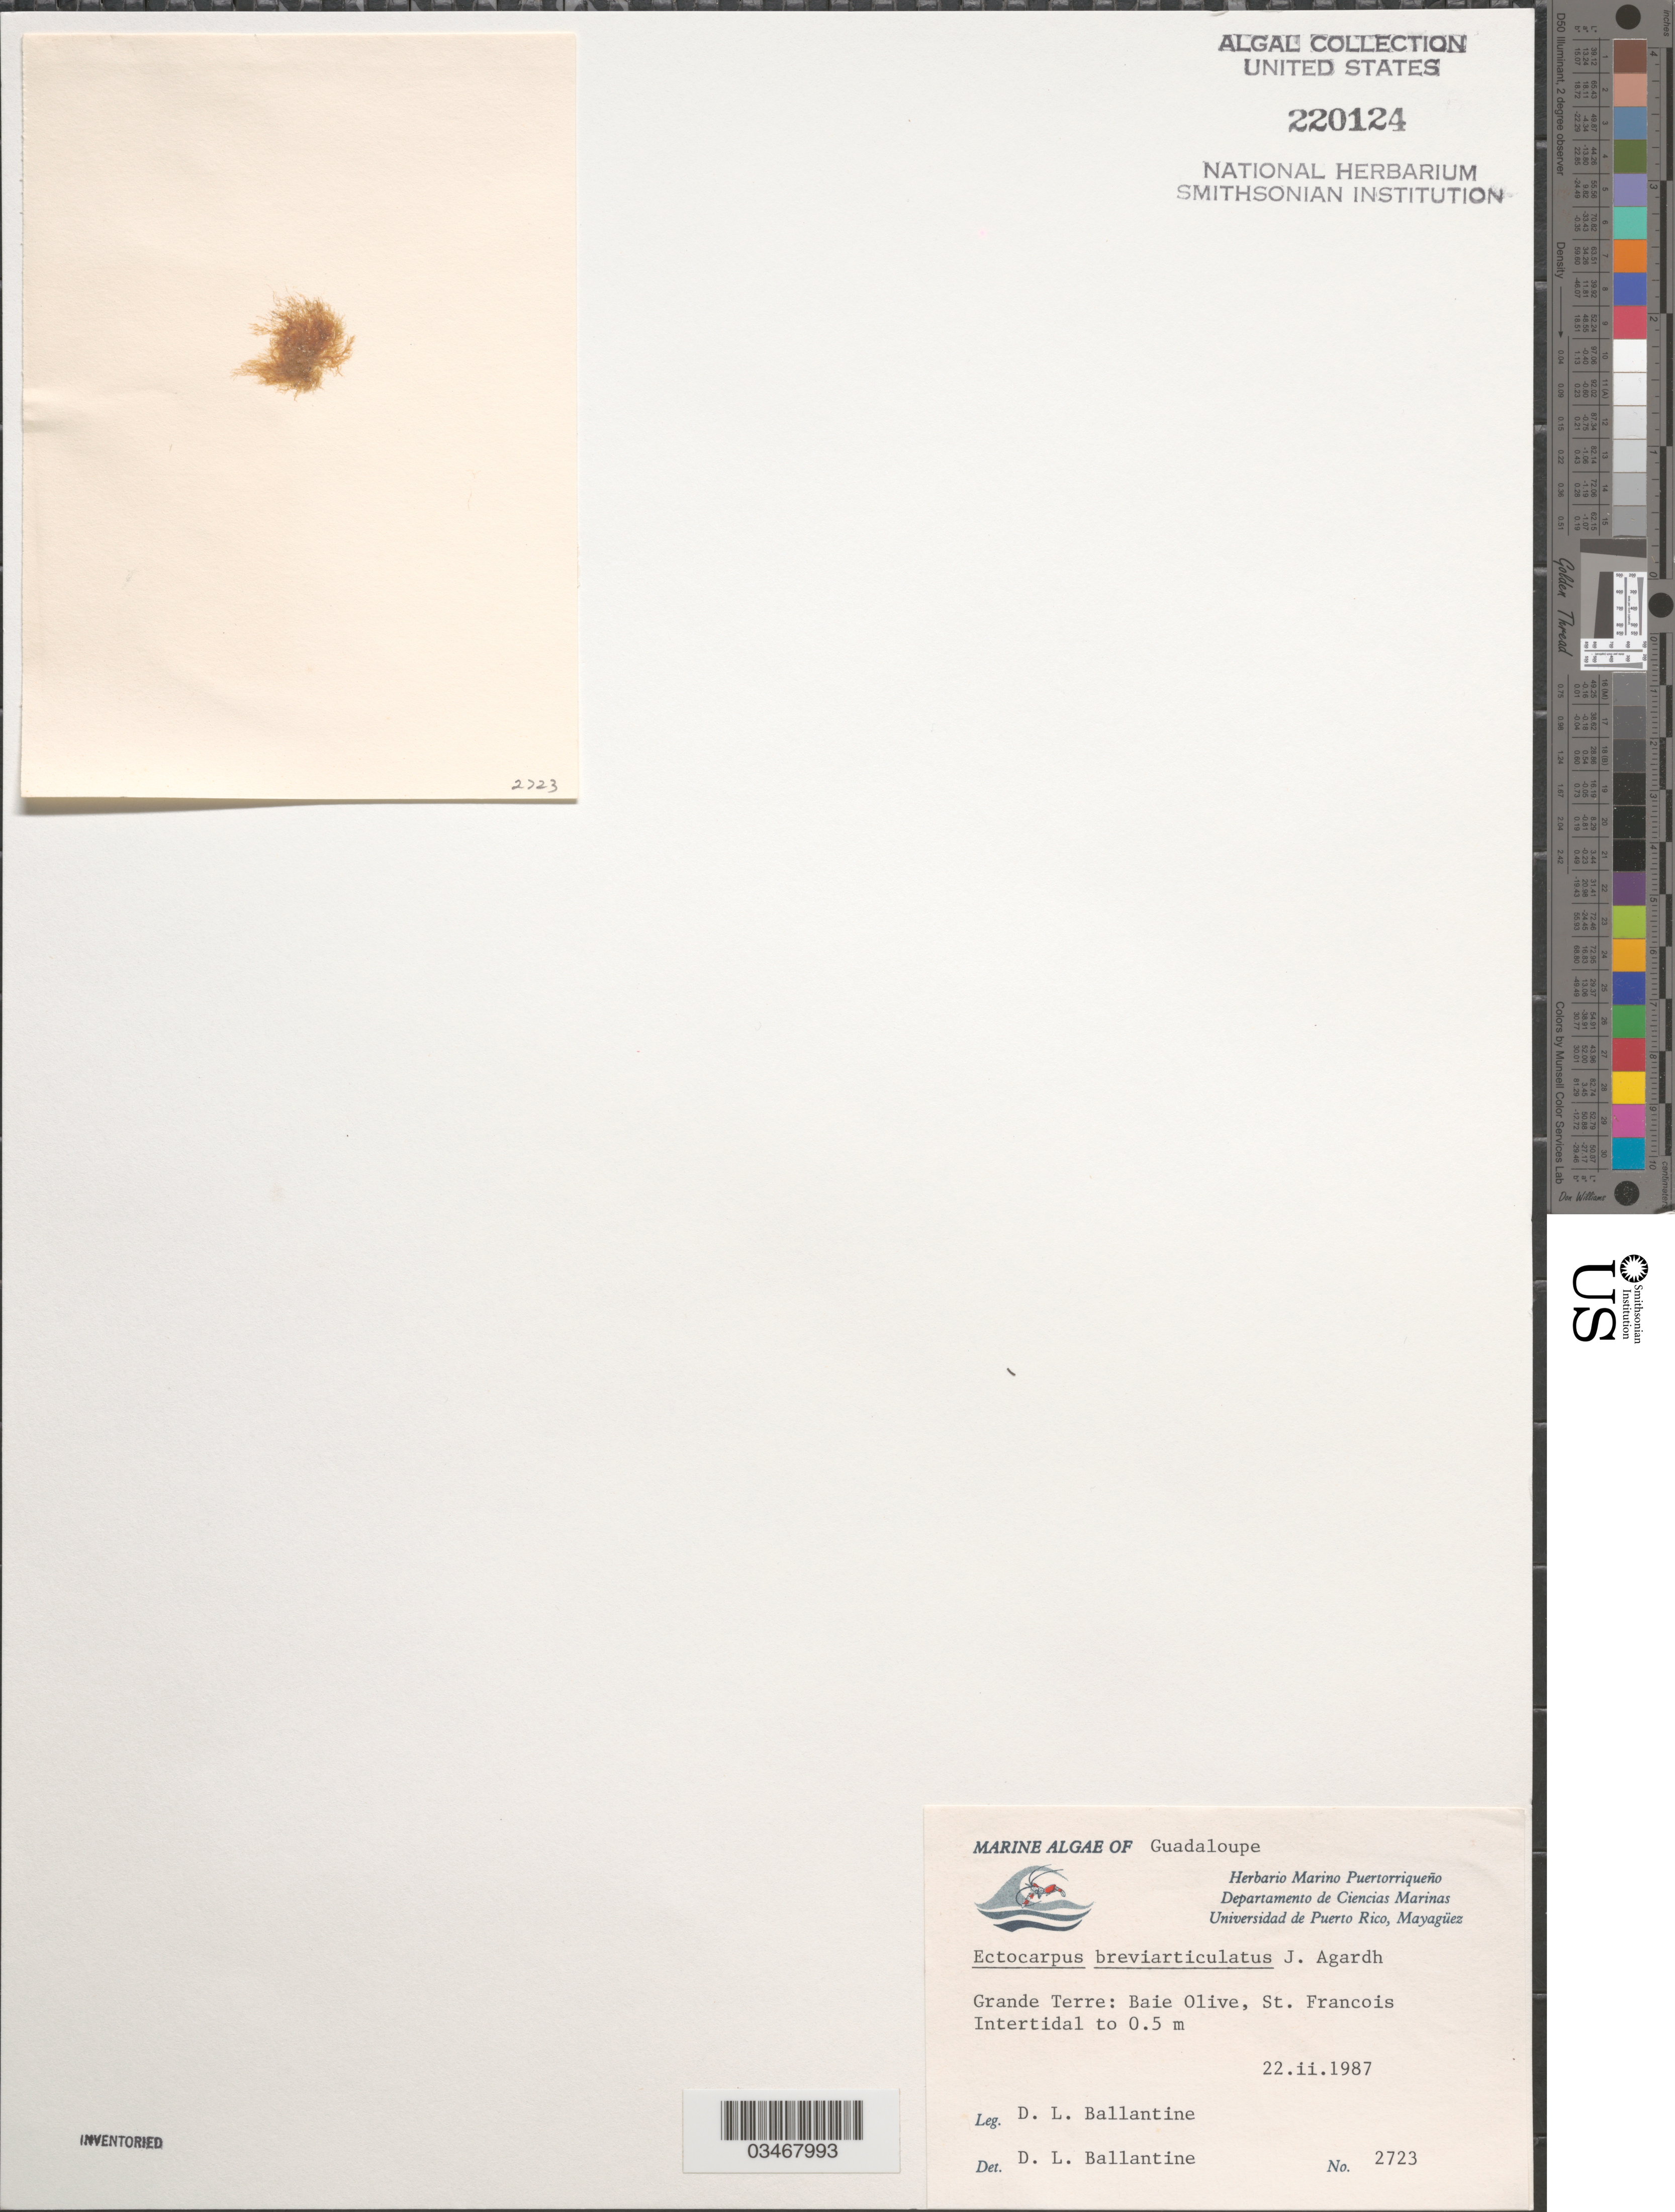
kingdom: Chromista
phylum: Ochrophyta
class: Phaeophyceae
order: Scytothamnales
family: Asteronemataceae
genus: Asteronema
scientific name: Asteronema breviarticulatum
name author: (J. Agardh) Ouriques & Bouzon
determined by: Algae name updating Project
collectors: D.L. Ballantine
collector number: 2723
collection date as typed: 22 Feb 1987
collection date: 1987-02-22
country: Guadeloupe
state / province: Grande-Terre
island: Grande Terre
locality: Baie Olive, St. Francois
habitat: Intertidal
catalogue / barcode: US 220124